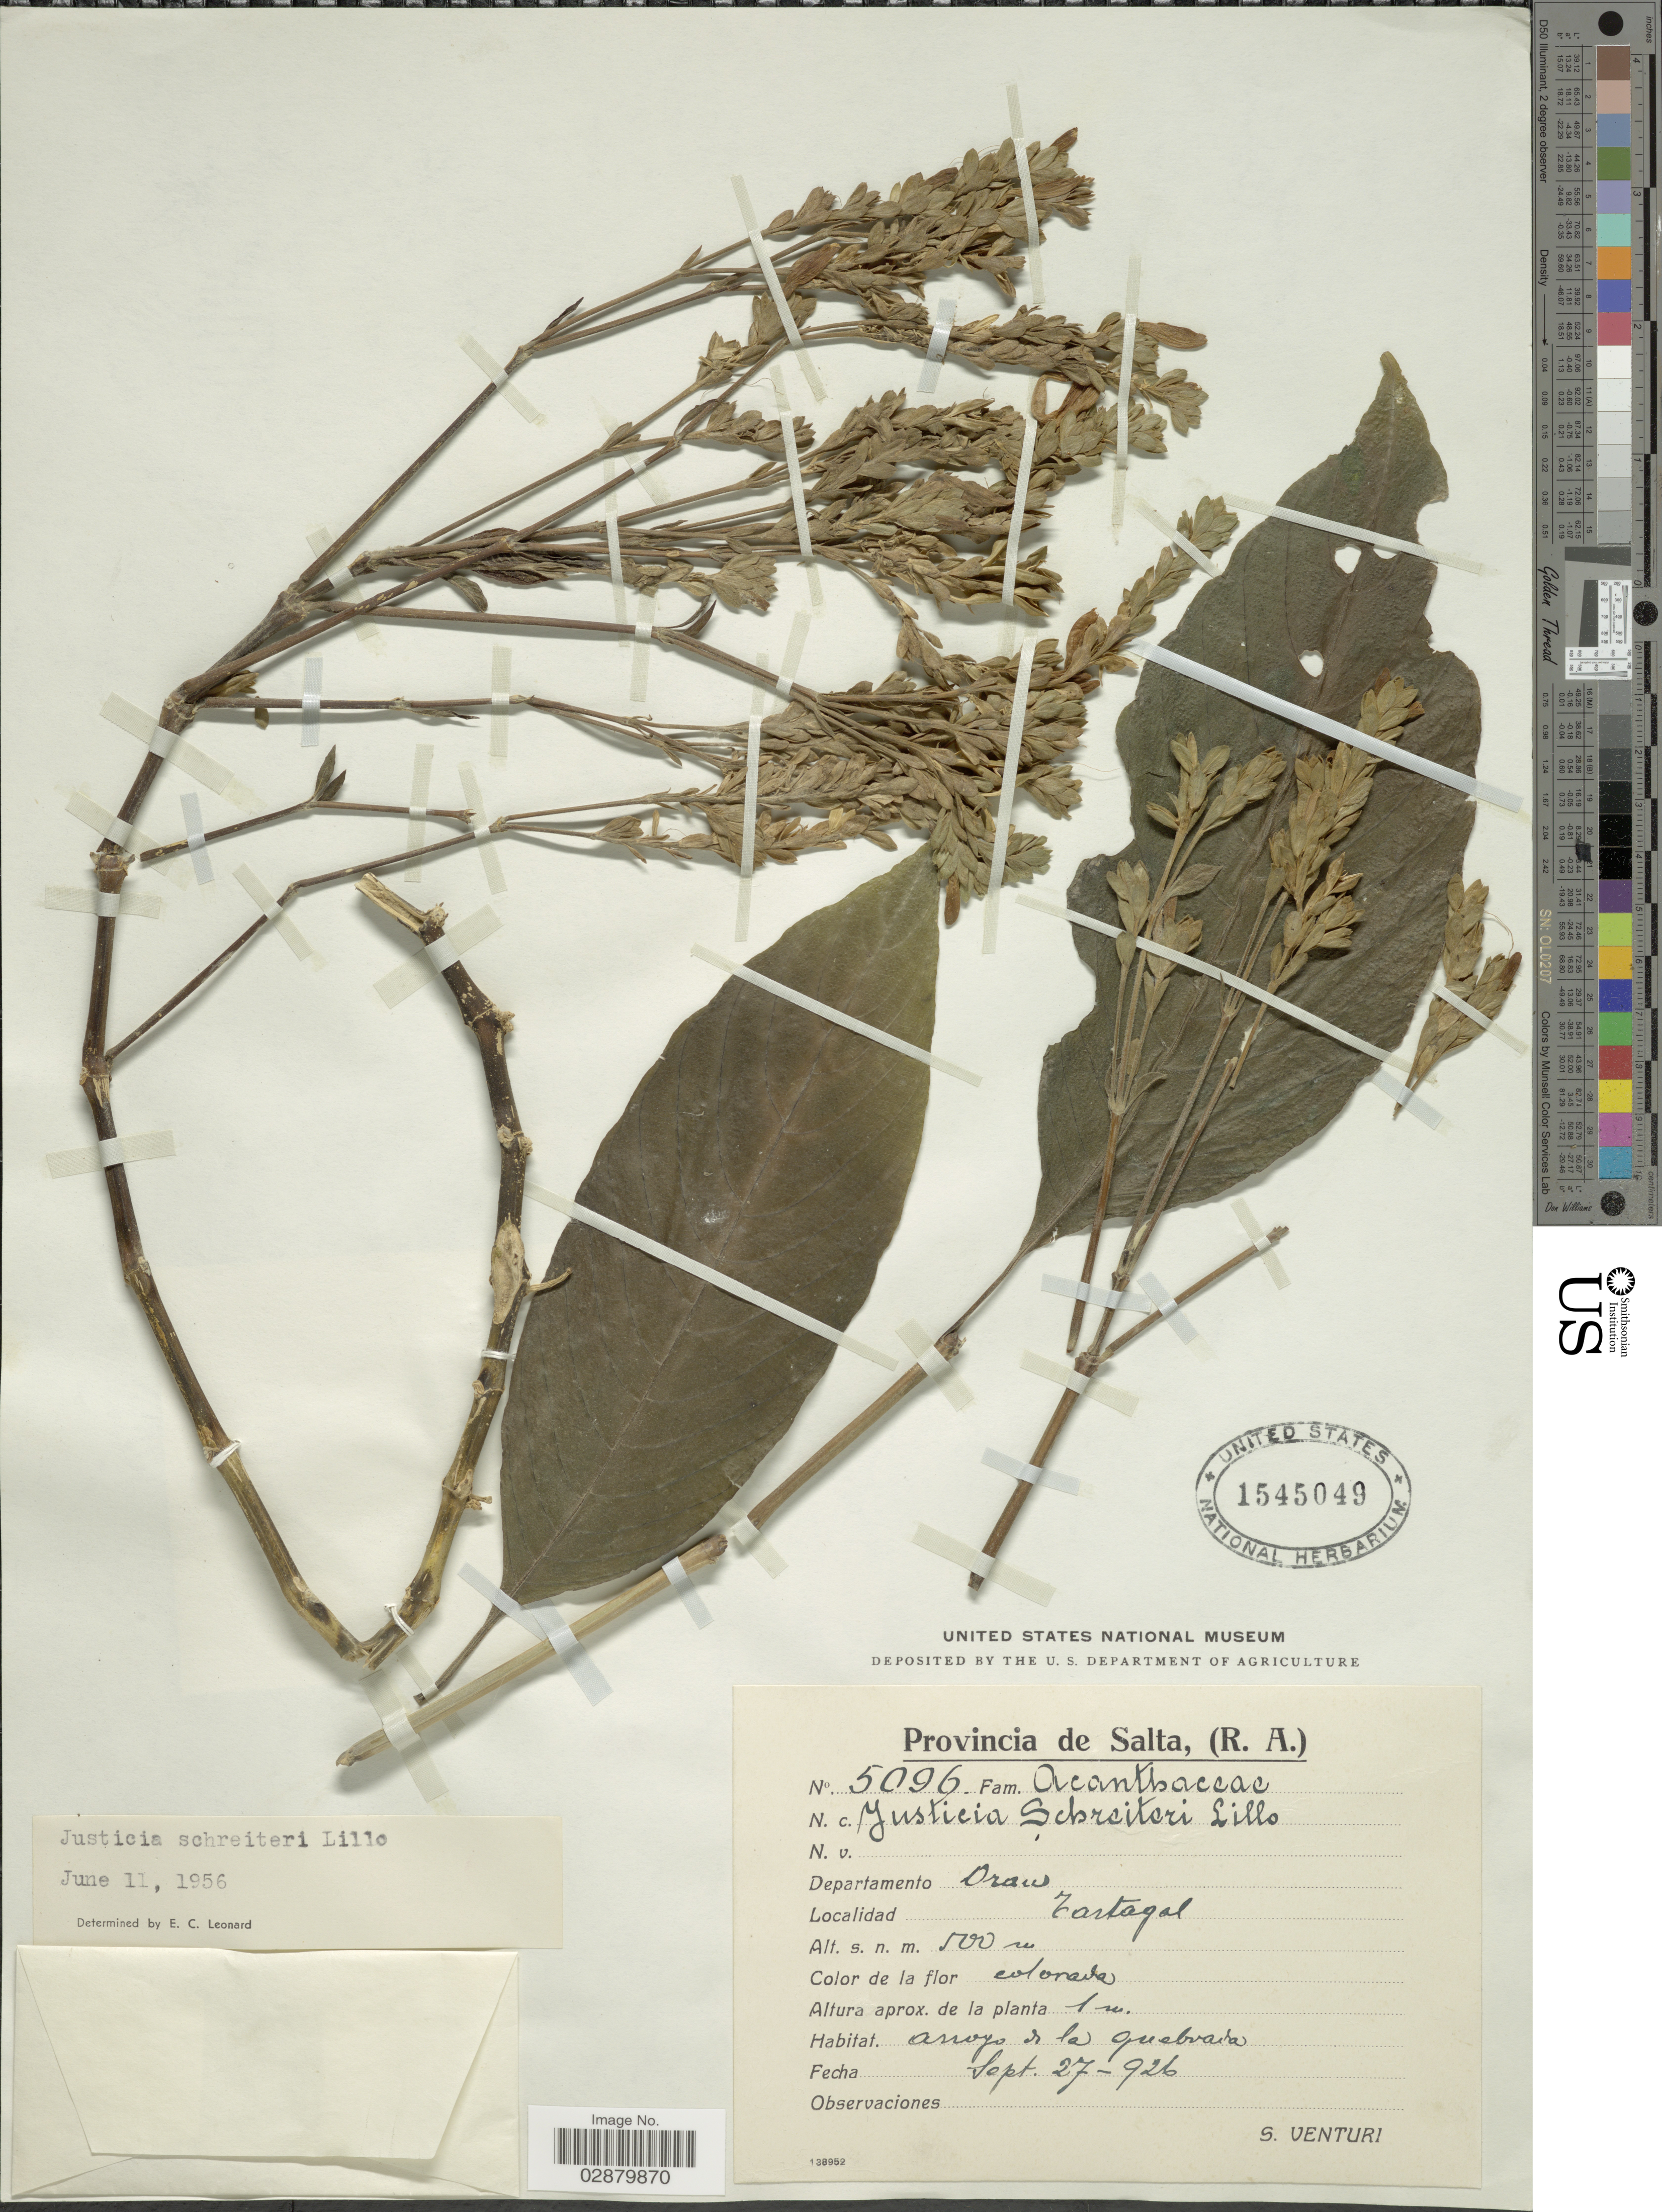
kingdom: Plantae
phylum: Tracheophyta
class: Magnoliopsida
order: Lamiales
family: Acanthaceae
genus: Justicia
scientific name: Justicia oranensis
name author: De Marco & T. Ruíz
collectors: S. Venturi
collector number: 5096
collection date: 1926-09-27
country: Argentina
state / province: Salta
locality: (R.A.), Departamento Oran. Tartagal.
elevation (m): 500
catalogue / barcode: US 1545049